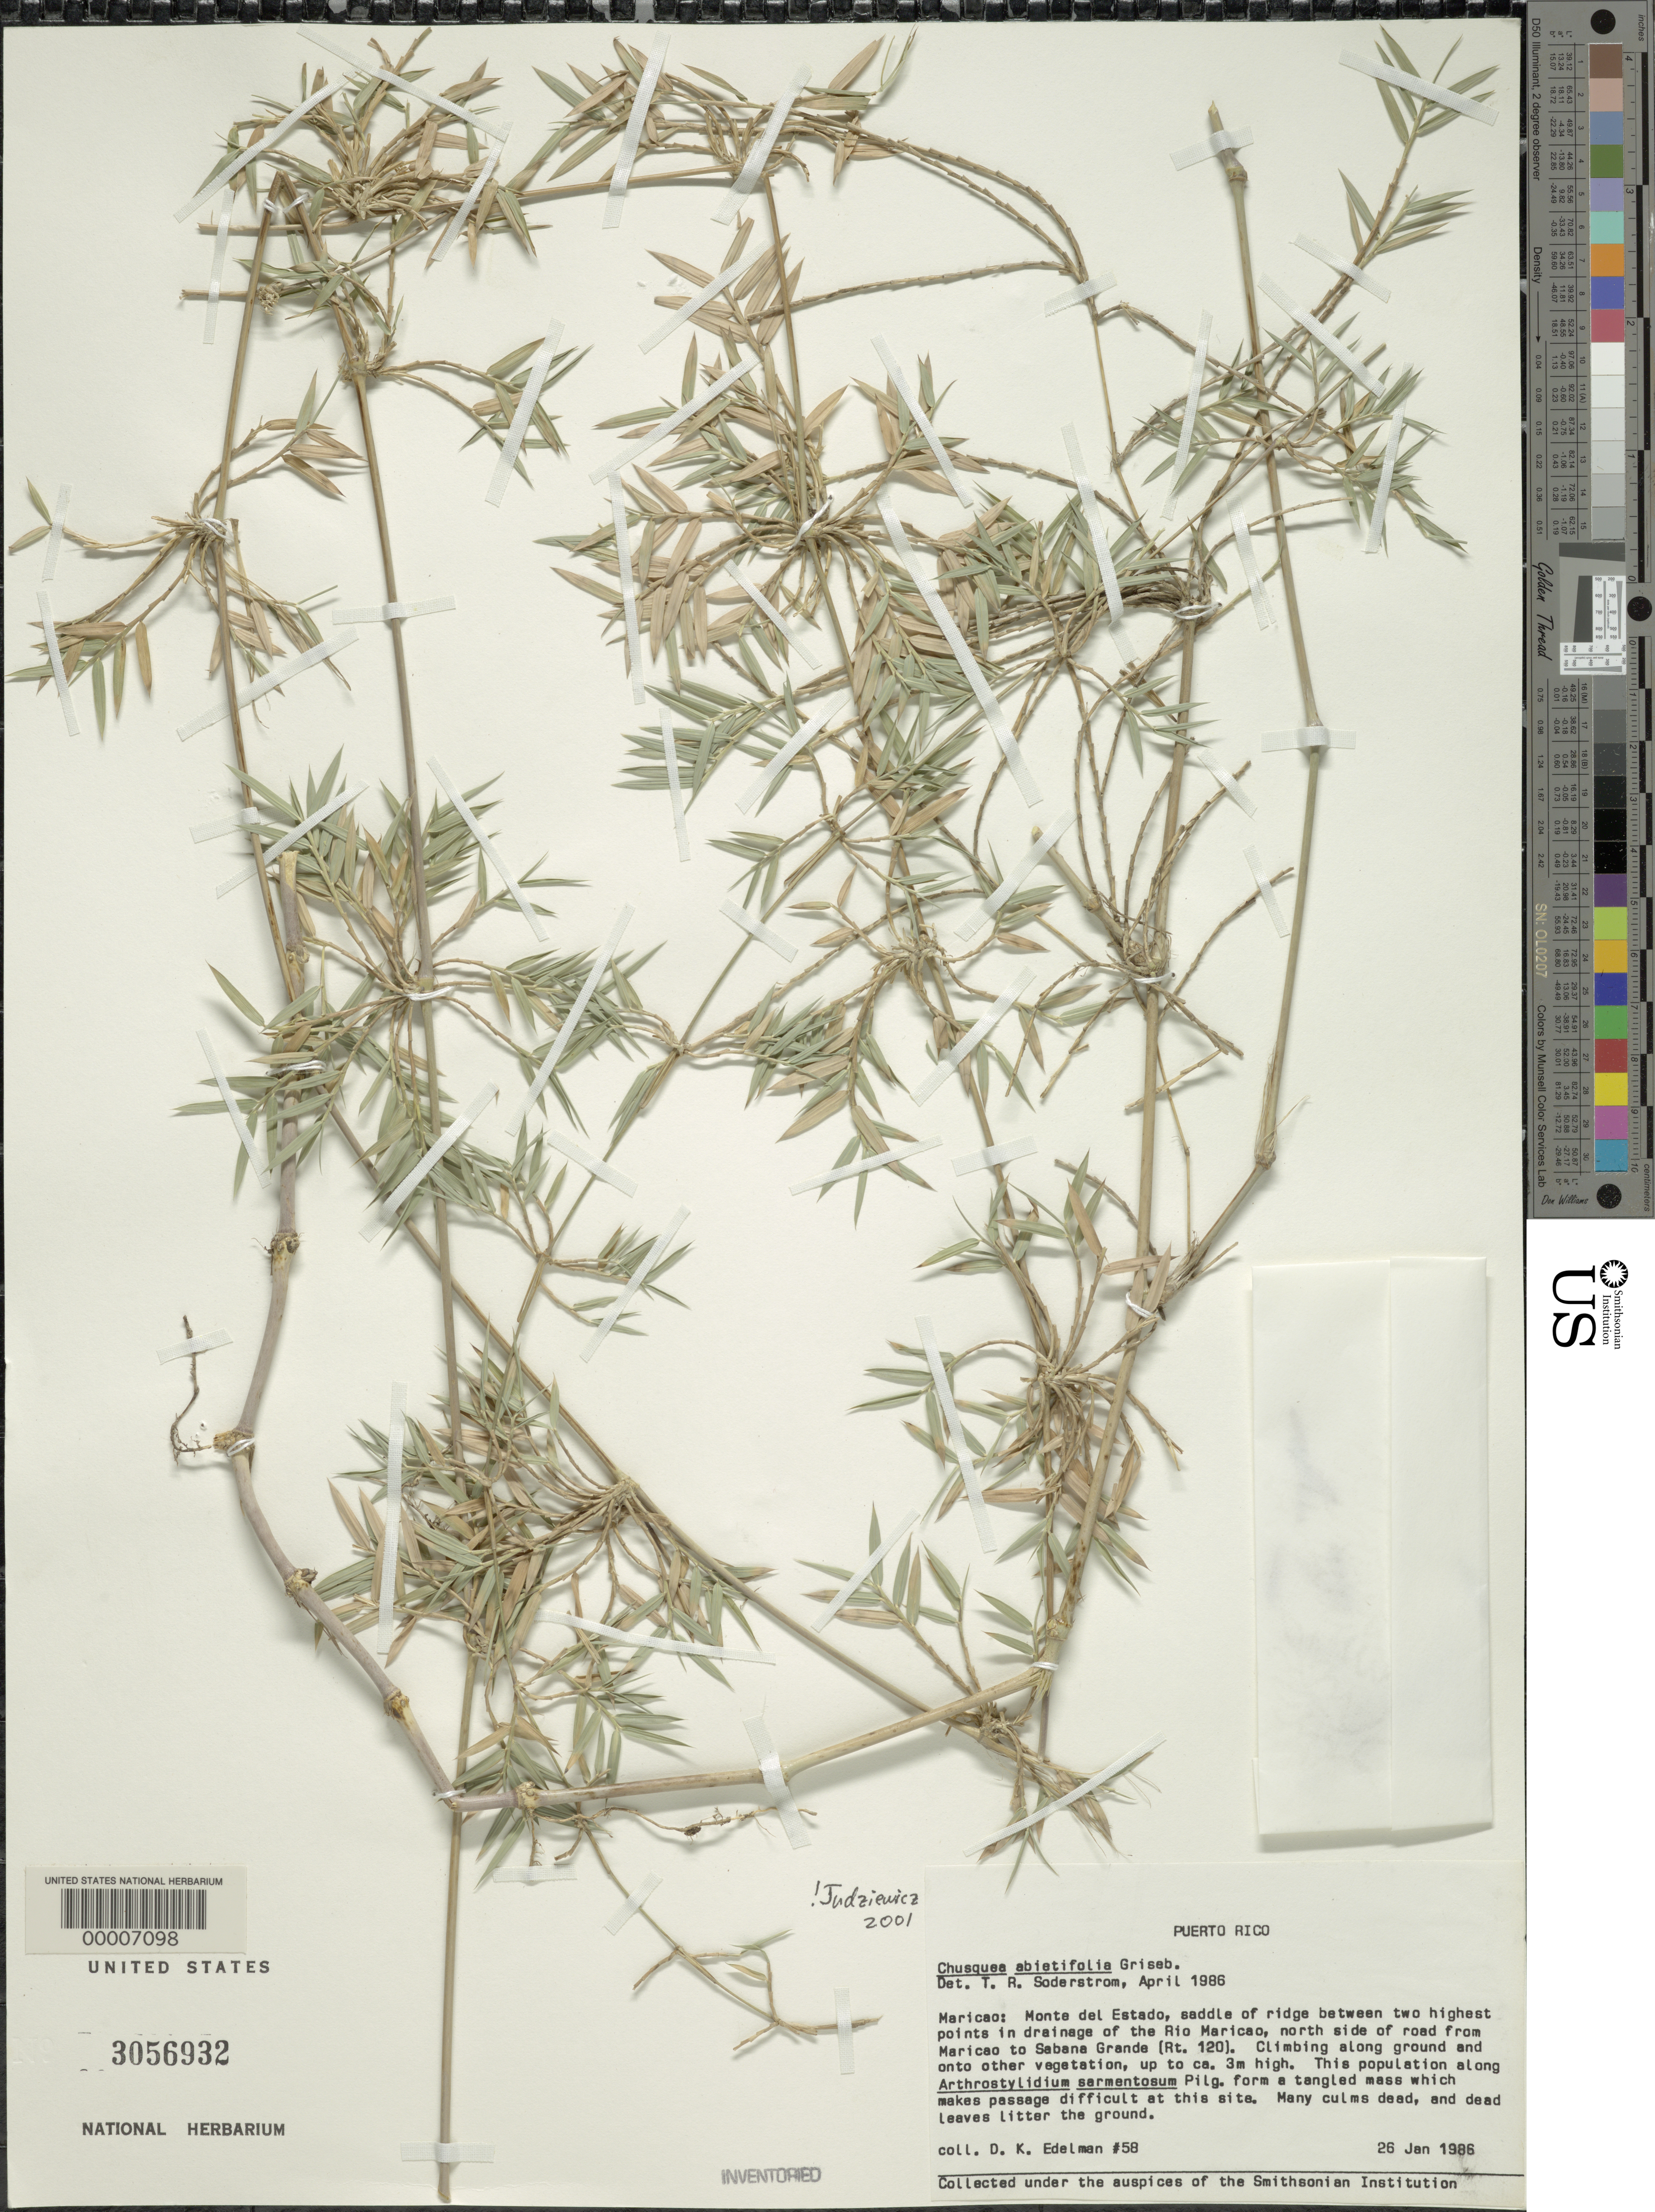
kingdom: Plantae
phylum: Tracheophyta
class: Liliopsida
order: Poales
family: Poaceae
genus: Chusquea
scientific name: Chusquea abietifolia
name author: Griseb.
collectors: D. Edelman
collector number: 58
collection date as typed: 26 Jan 1986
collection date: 1986-01-26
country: Puerto Rico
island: Greater Antilles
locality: Maricao, monte del estado, rio maricao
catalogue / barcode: US 3056932